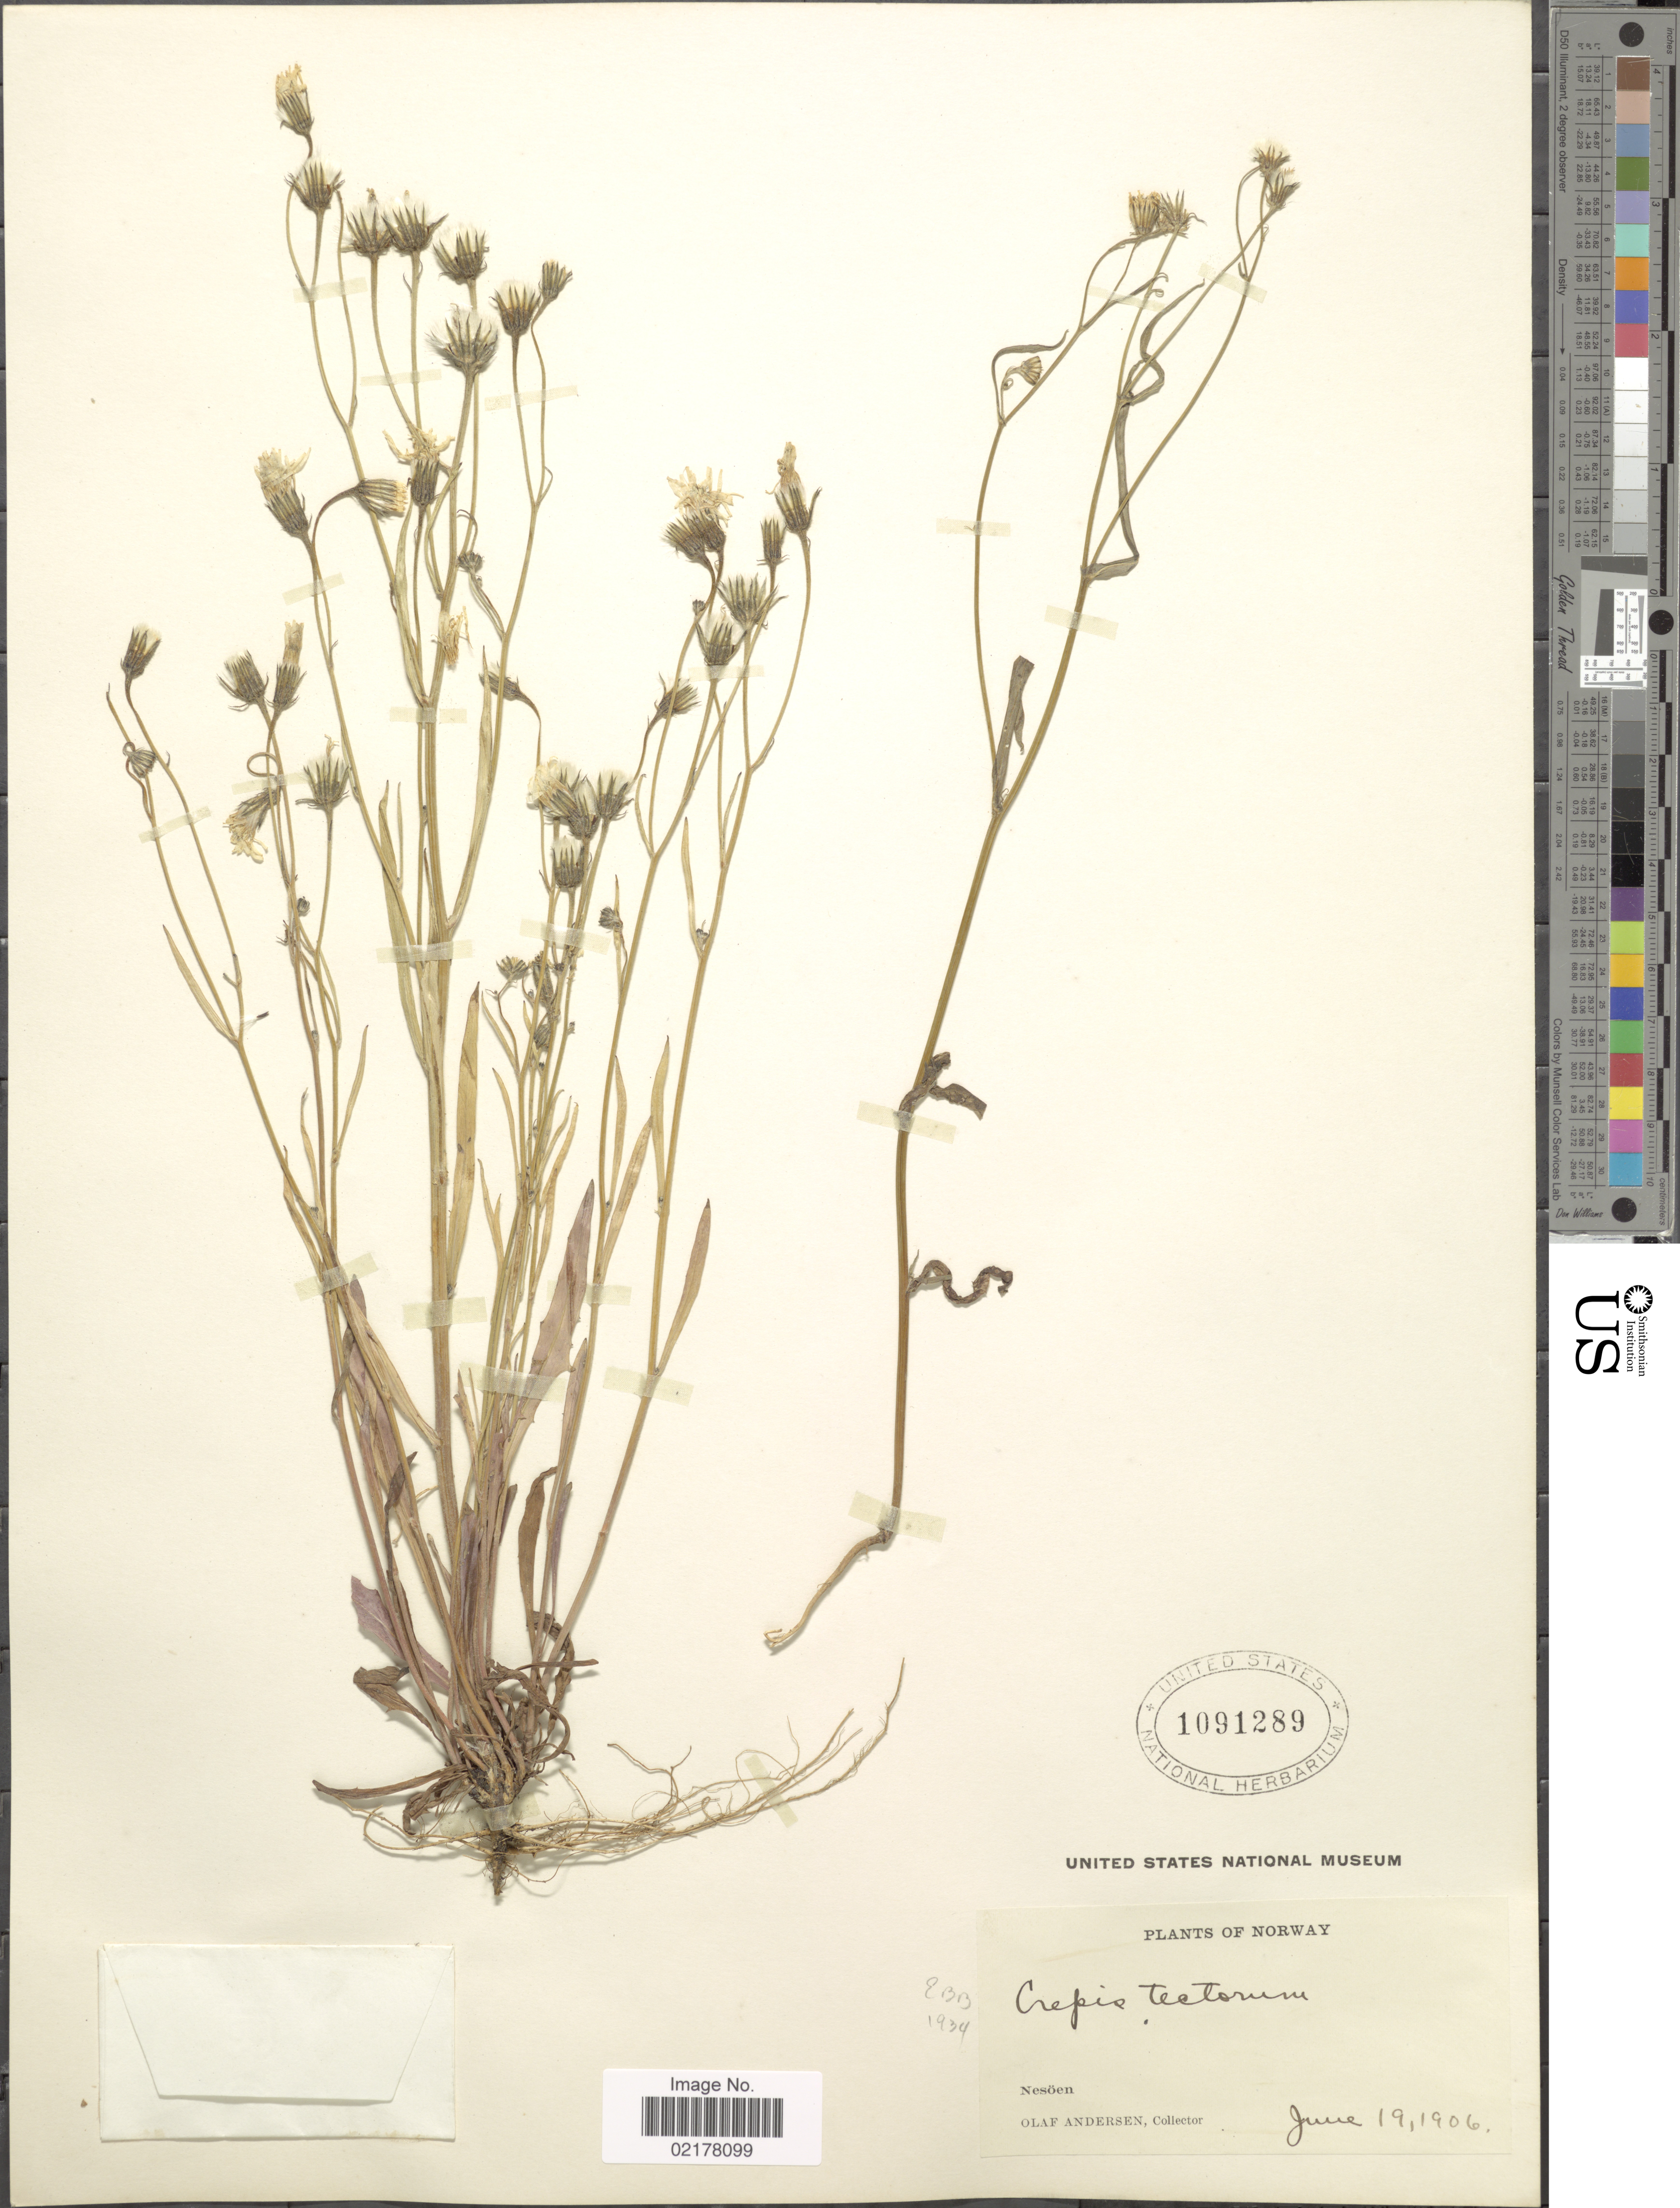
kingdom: Plantae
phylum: Tracheophyta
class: Magnoliopsida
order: Asterales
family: Asteraceae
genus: Crepis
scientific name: Crepis tectorum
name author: L.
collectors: O. Andersen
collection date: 1906-06-19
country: Norway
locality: Nesöen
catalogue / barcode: US 1091289